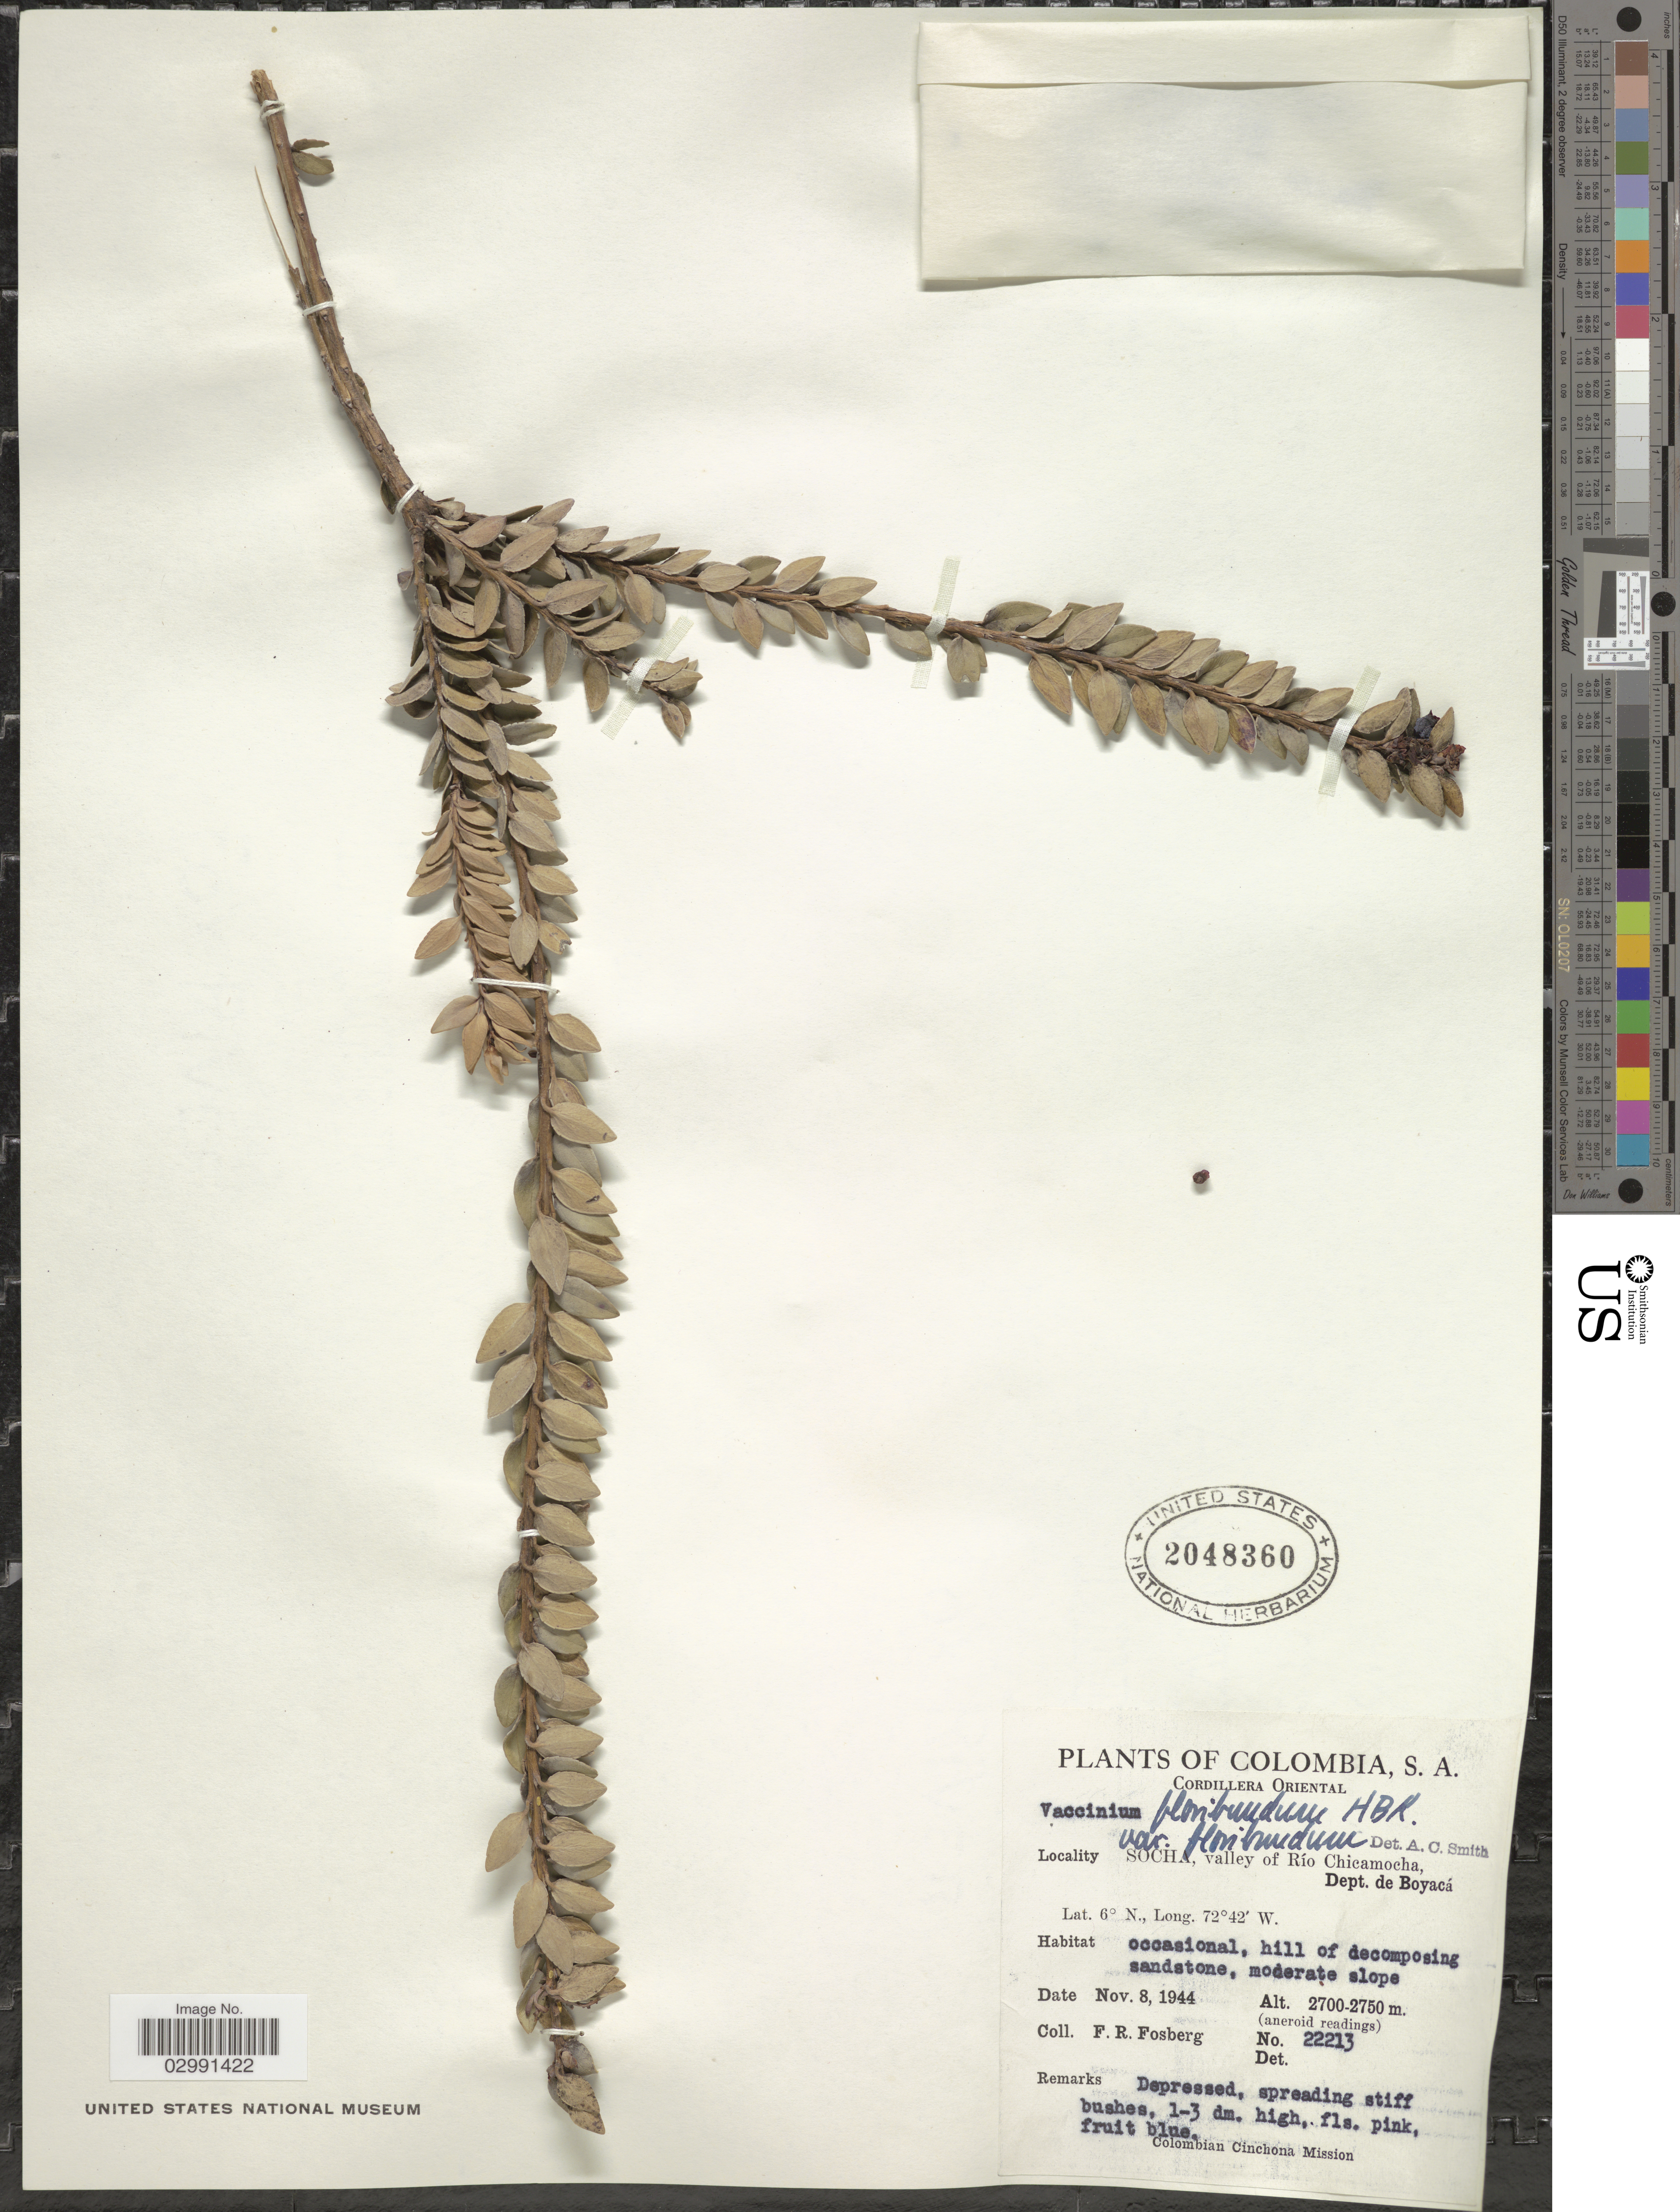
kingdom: Plantae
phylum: Tracheophyta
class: Magnoliopsida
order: Ericales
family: Ericaceae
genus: Vaccinium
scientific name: Vaccinium floribundum var. floribundum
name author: Kunth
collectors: F. R. Fosberg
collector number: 22213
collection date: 1944-11-08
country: Colombia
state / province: Boyacá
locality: Cordillera Oriental. Socha, valley of Río Chicamocha, Dept. de Boyacá.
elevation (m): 2700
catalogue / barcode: US 2048360